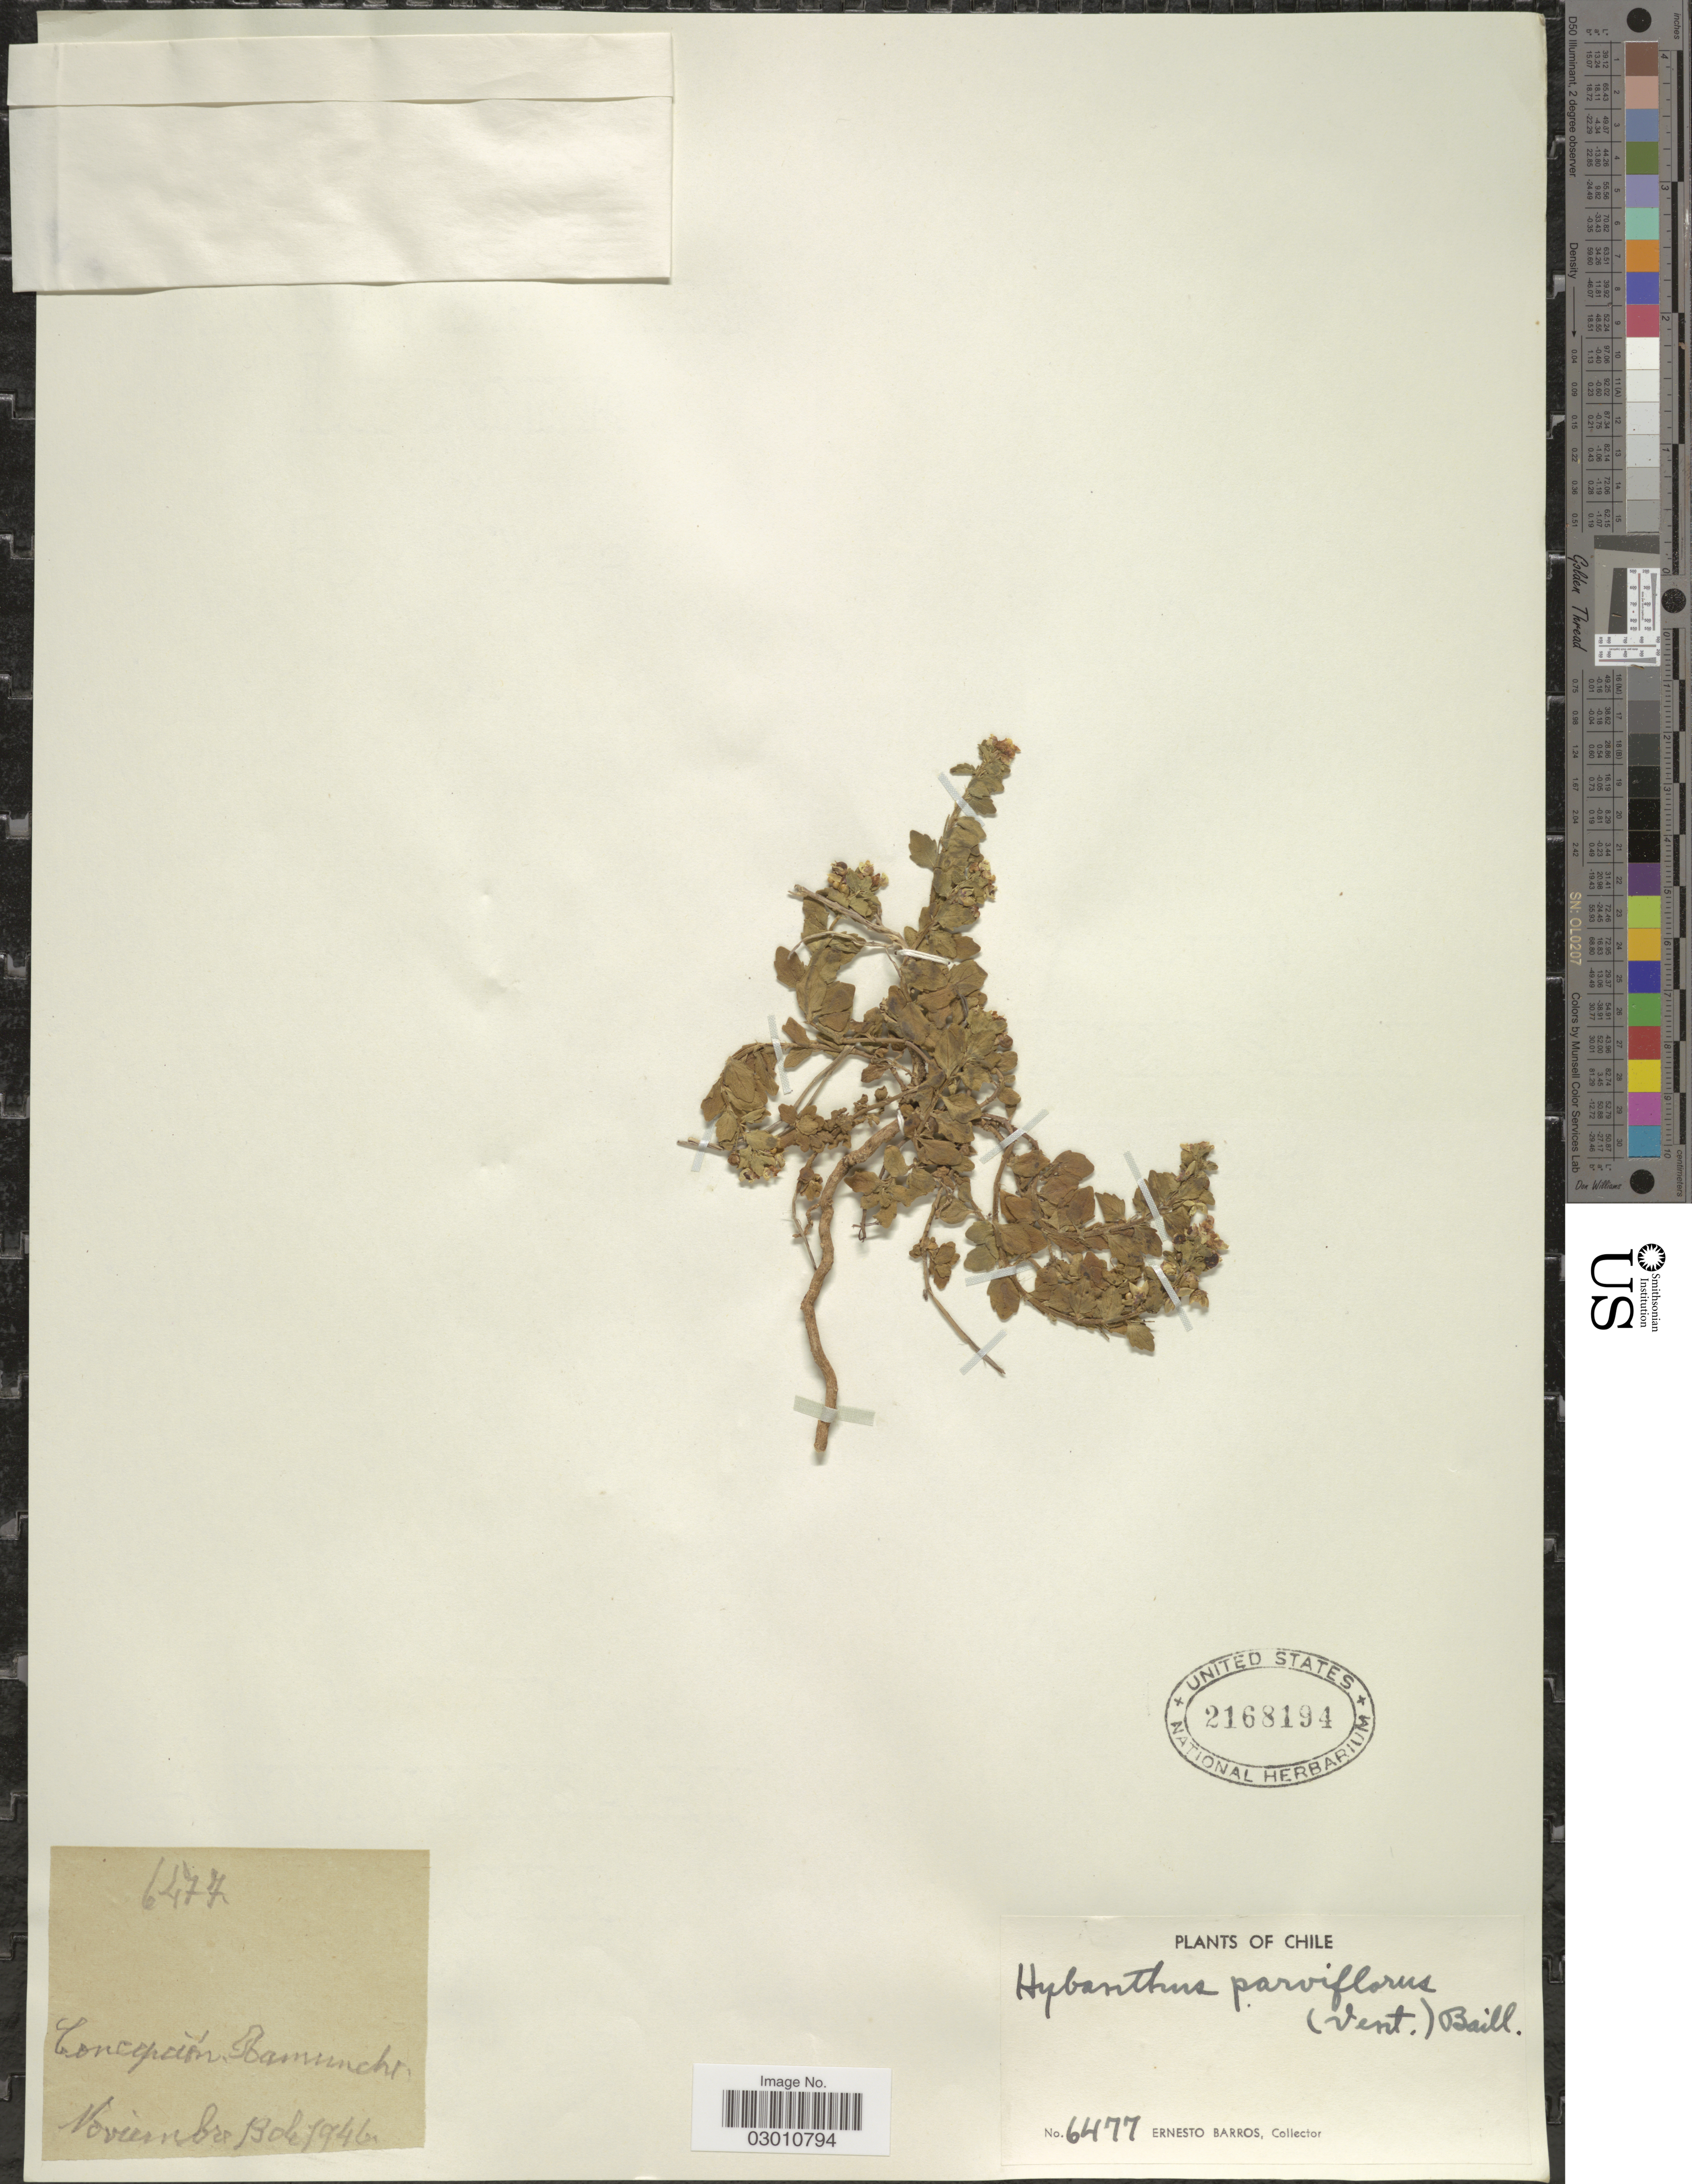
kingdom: Plantae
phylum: Tracheophyta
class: Magnoliopsida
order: Malpighiales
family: Violaceae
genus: Pombalia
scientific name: Pombalia parviflora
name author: (L. f.) Paula-Souza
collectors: E. Barros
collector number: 6477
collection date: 1946-11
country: Chile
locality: Concepción, Ramuncho.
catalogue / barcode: US 2168194